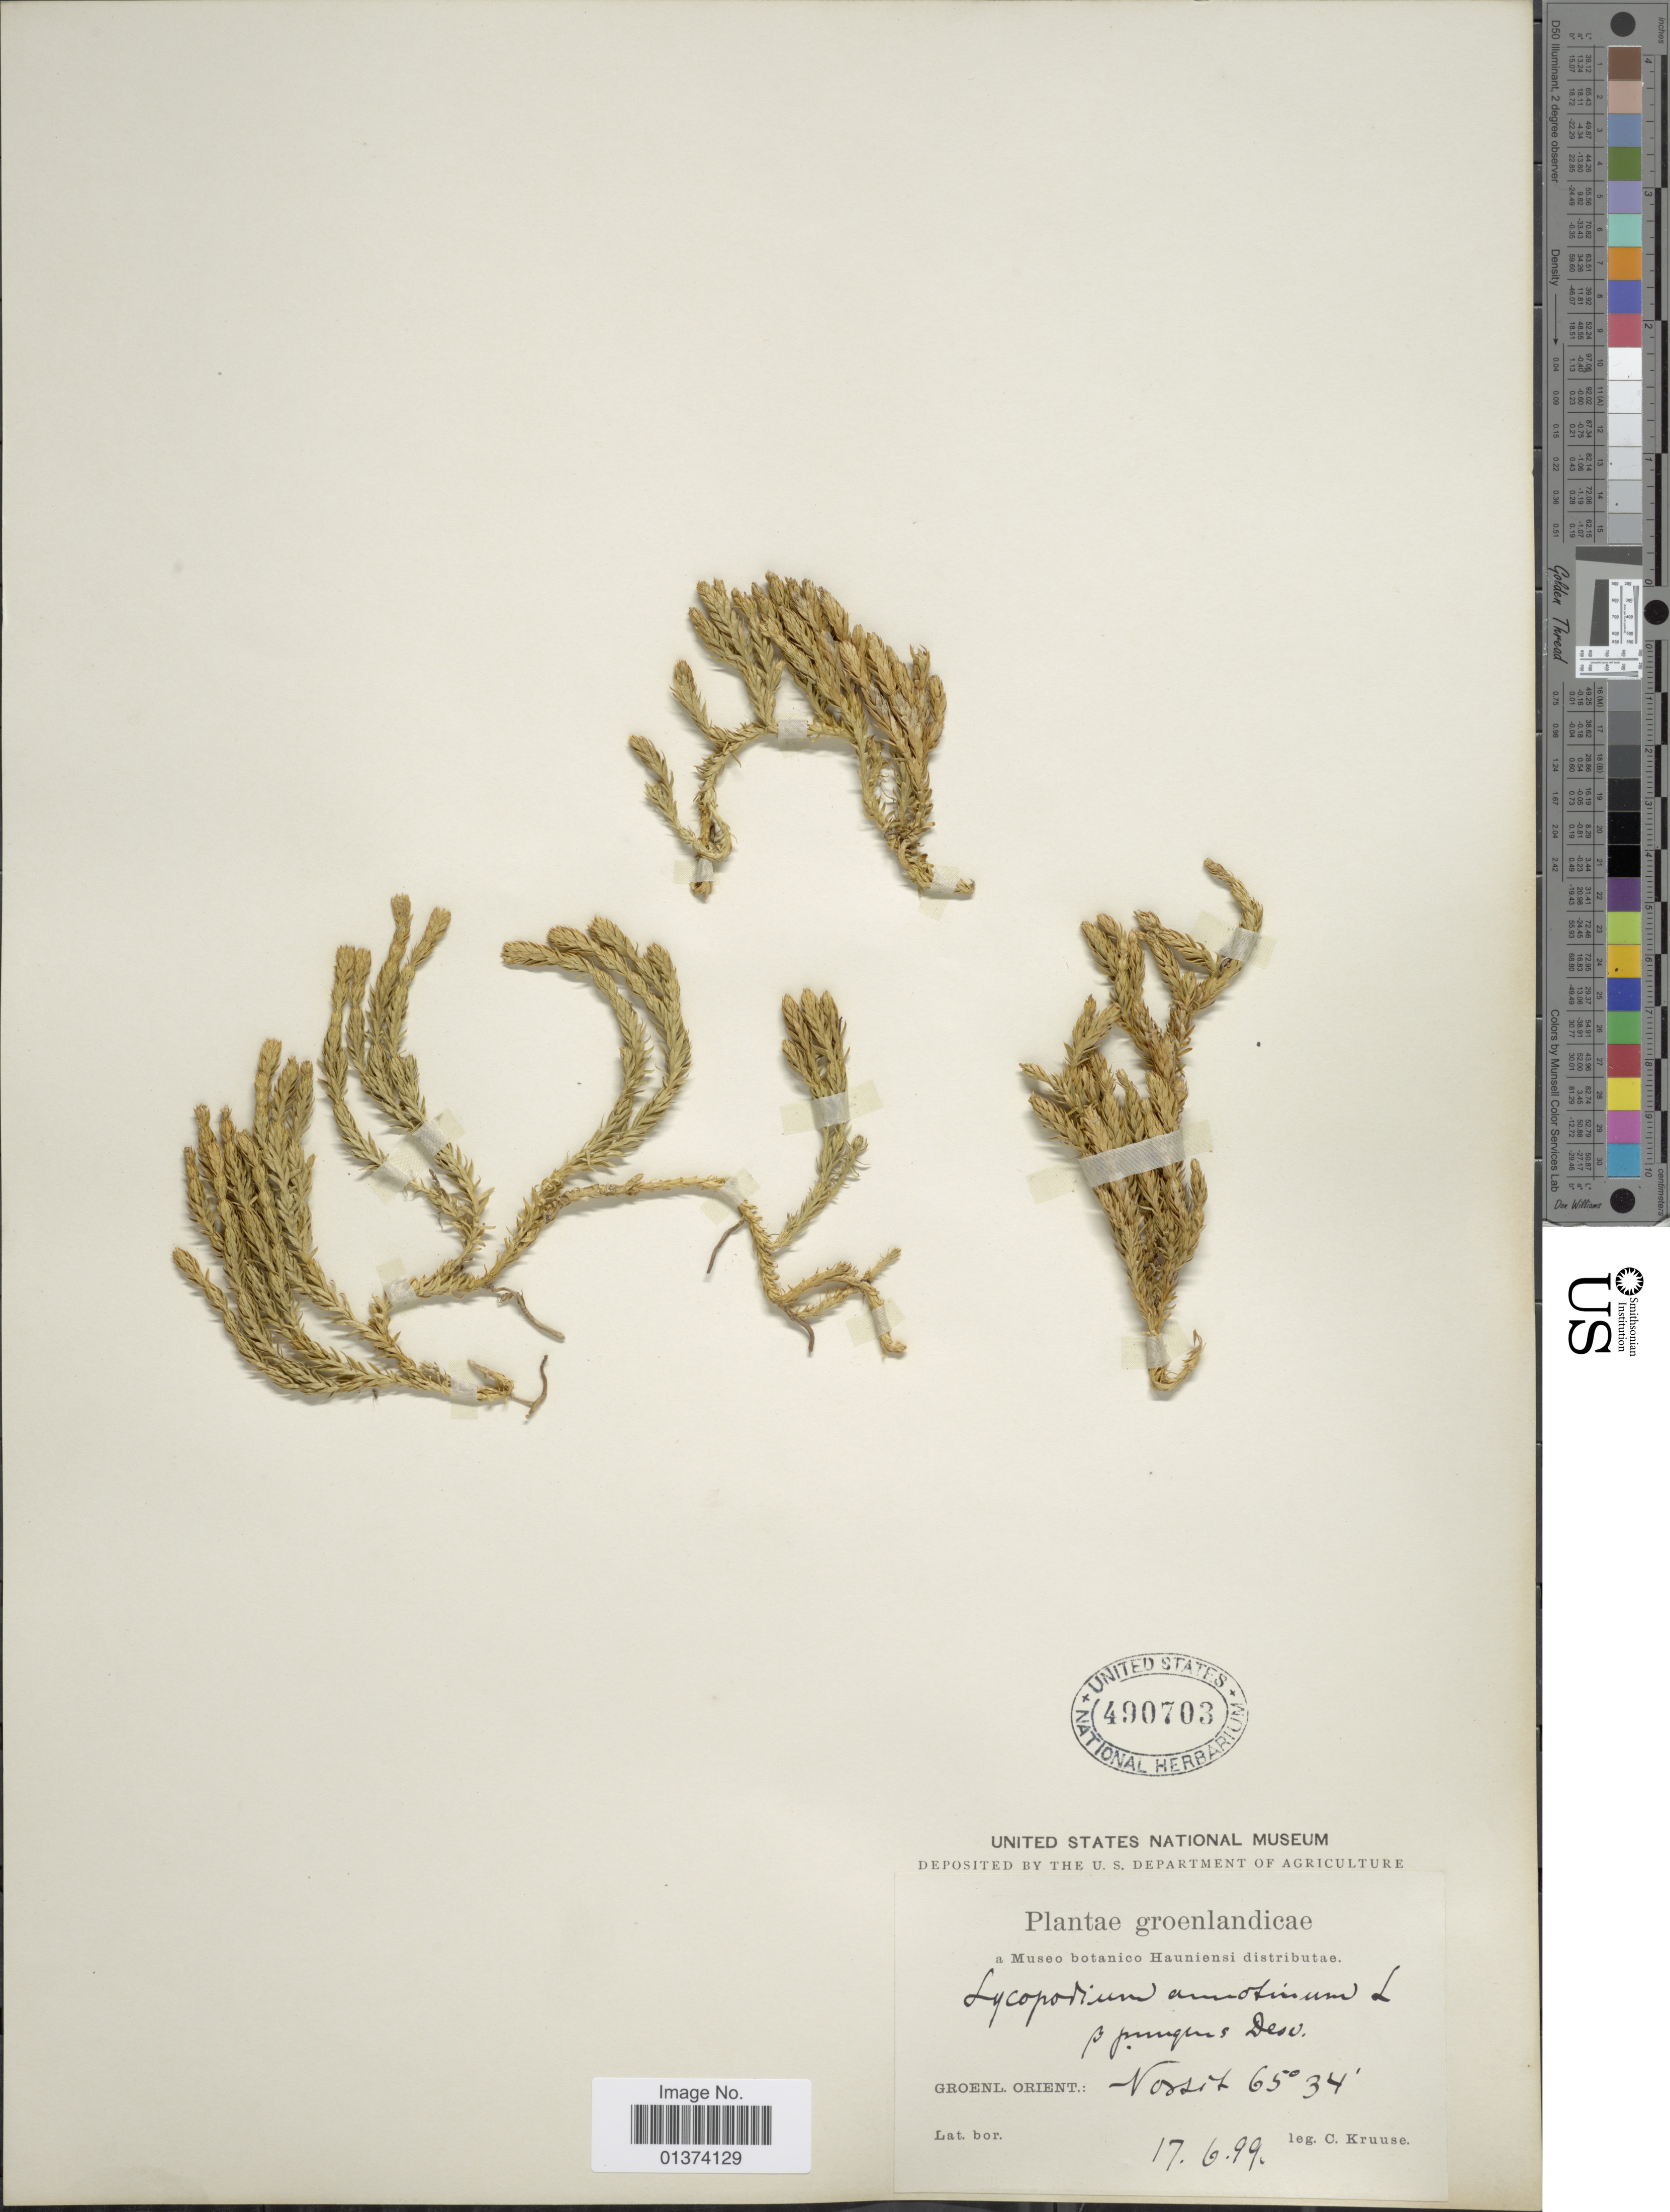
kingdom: Plantae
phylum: Tracheophyta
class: Lycopodiopsida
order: Lycopodiales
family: Lycopodiaceae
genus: Spinulum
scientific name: Spinulum annotinum subsp. annotinum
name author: (L.) A. Haines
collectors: C. Kruuse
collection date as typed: Transcribed d/m/y: 17/6/99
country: Greenland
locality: Groenl. Orient.: Nossit [interpreted]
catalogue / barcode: US 490703